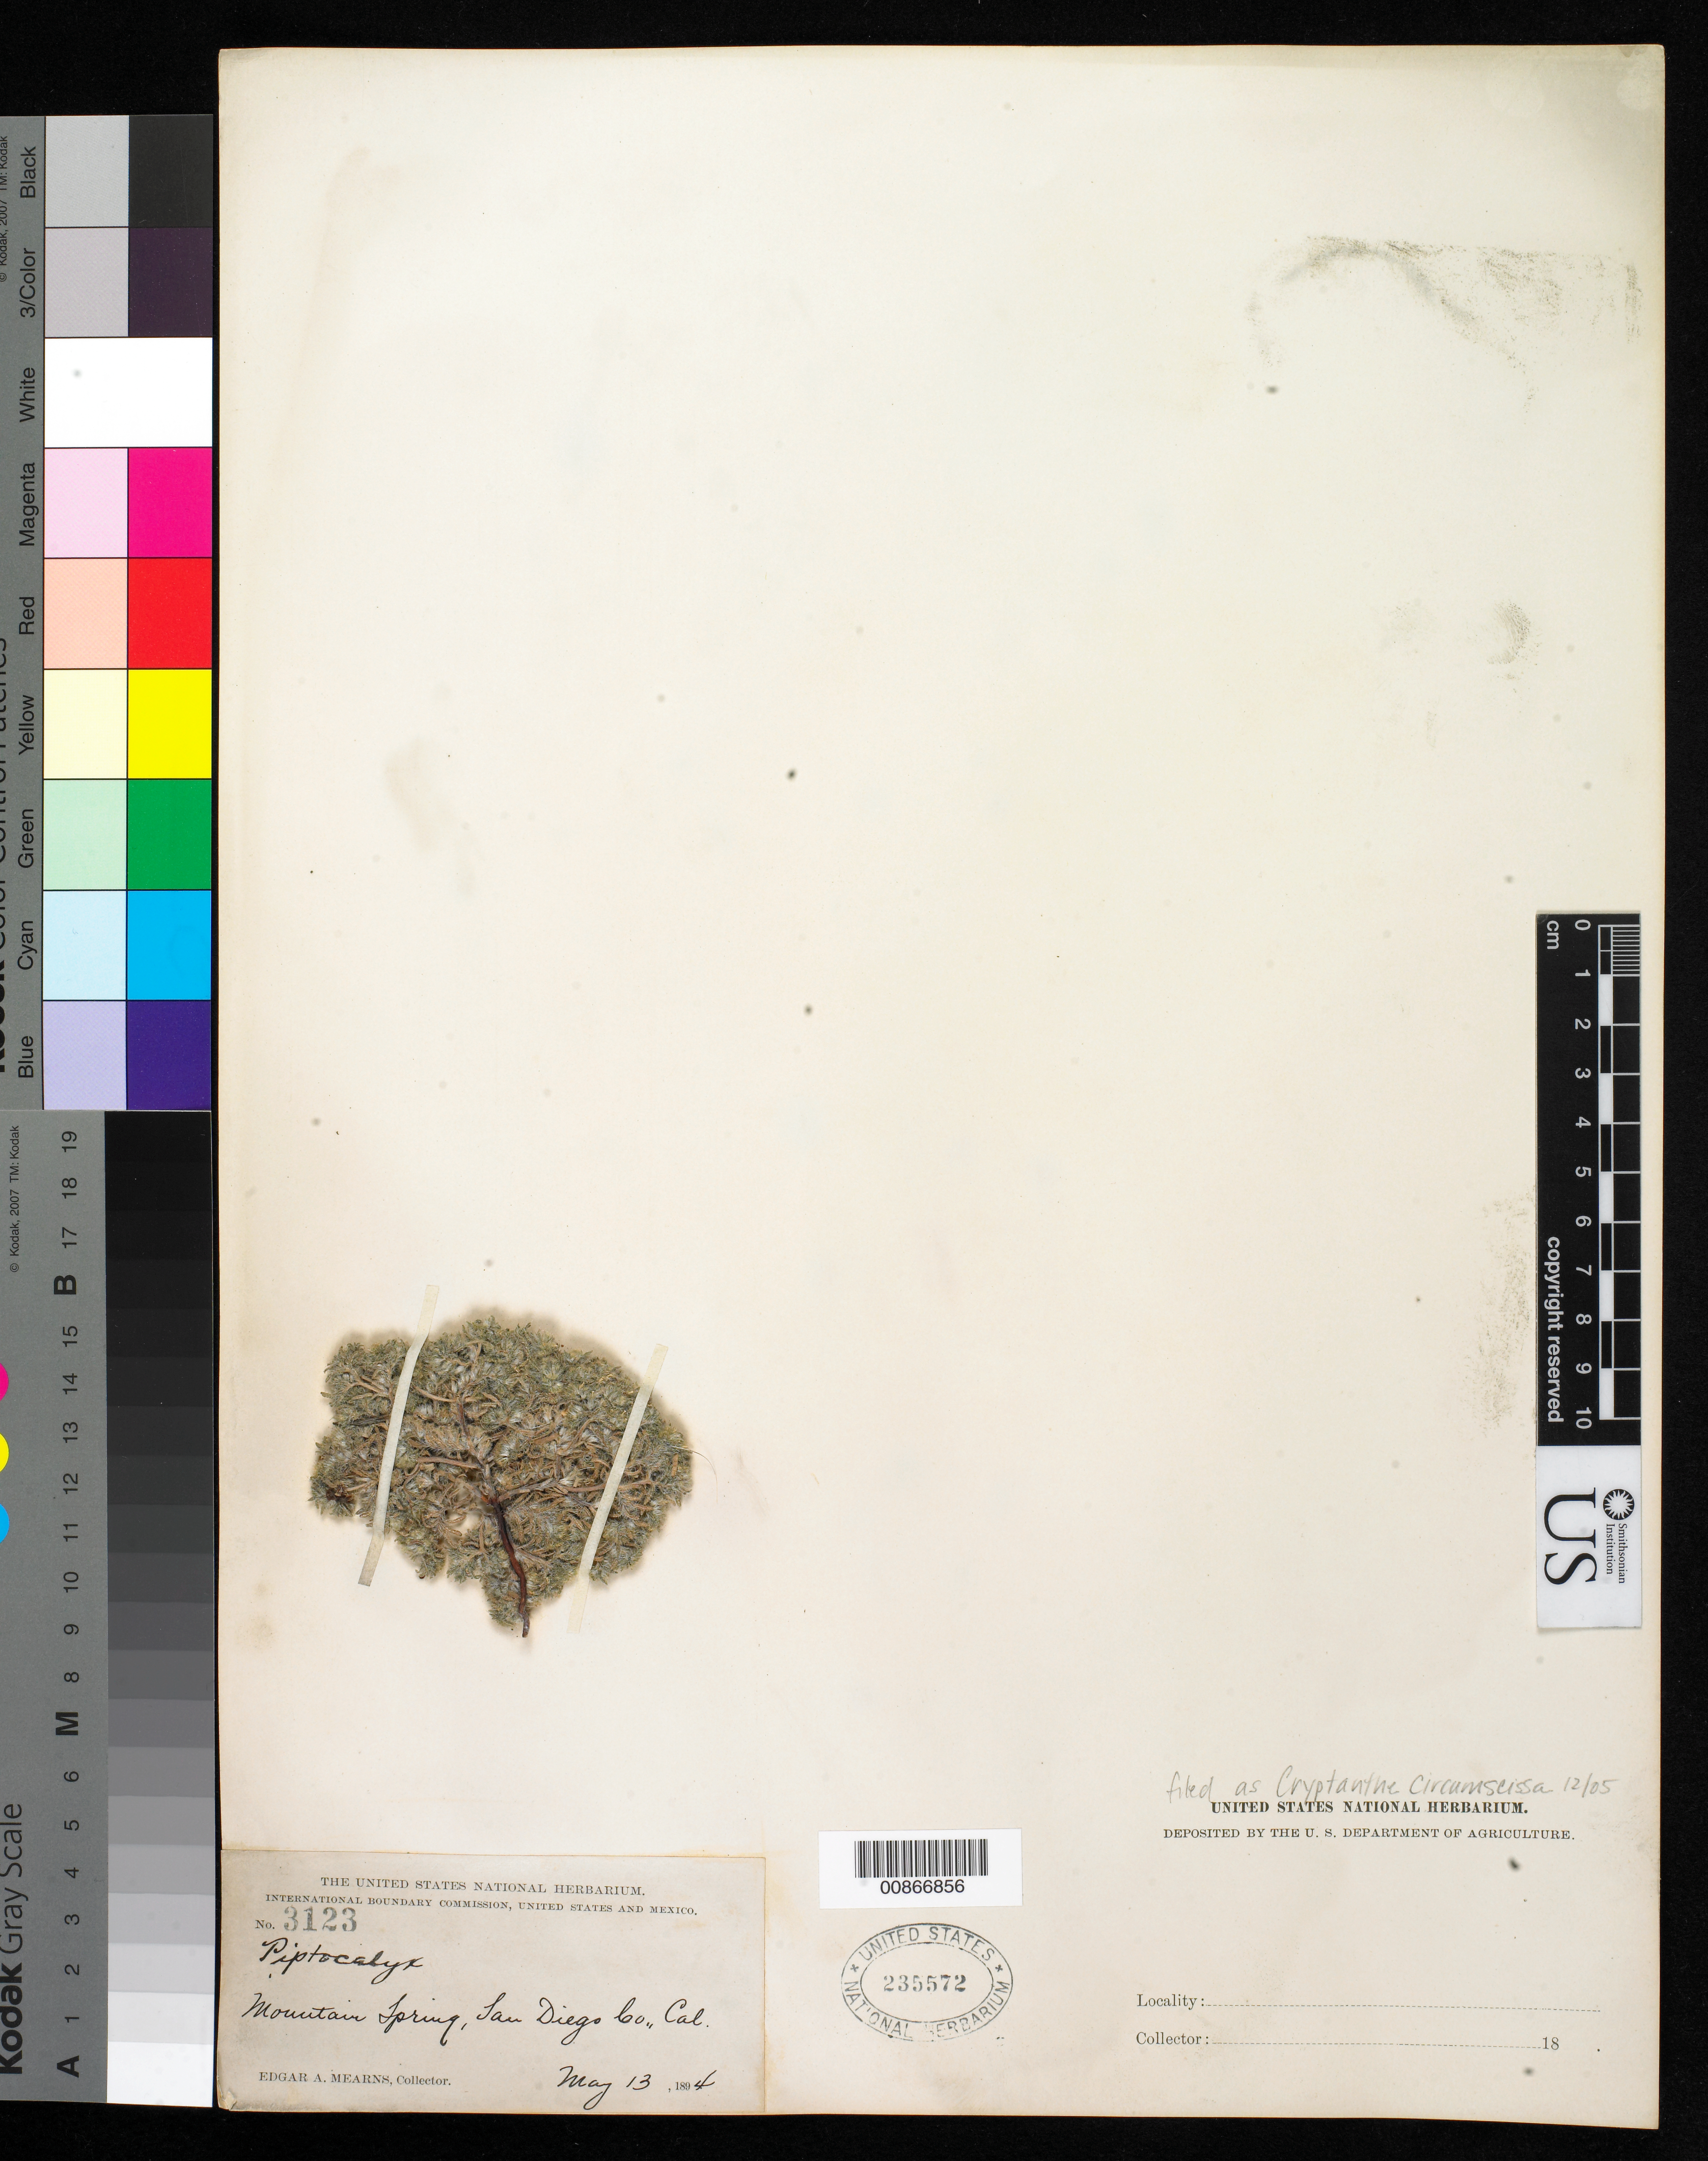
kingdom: Plantae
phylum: Tracheophyta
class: Magnoliopsida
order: Boraginales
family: Boraginaceae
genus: Cryptantha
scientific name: Cryptantha circumscissa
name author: (Hook. & Arn.) I.M. Johnst.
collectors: E. A. Mearns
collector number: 3123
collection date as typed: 13 May 1894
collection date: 1894-05-13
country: United States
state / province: California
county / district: San Diego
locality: Mountain Spring, San Diego County, California.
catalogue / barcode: US 235572